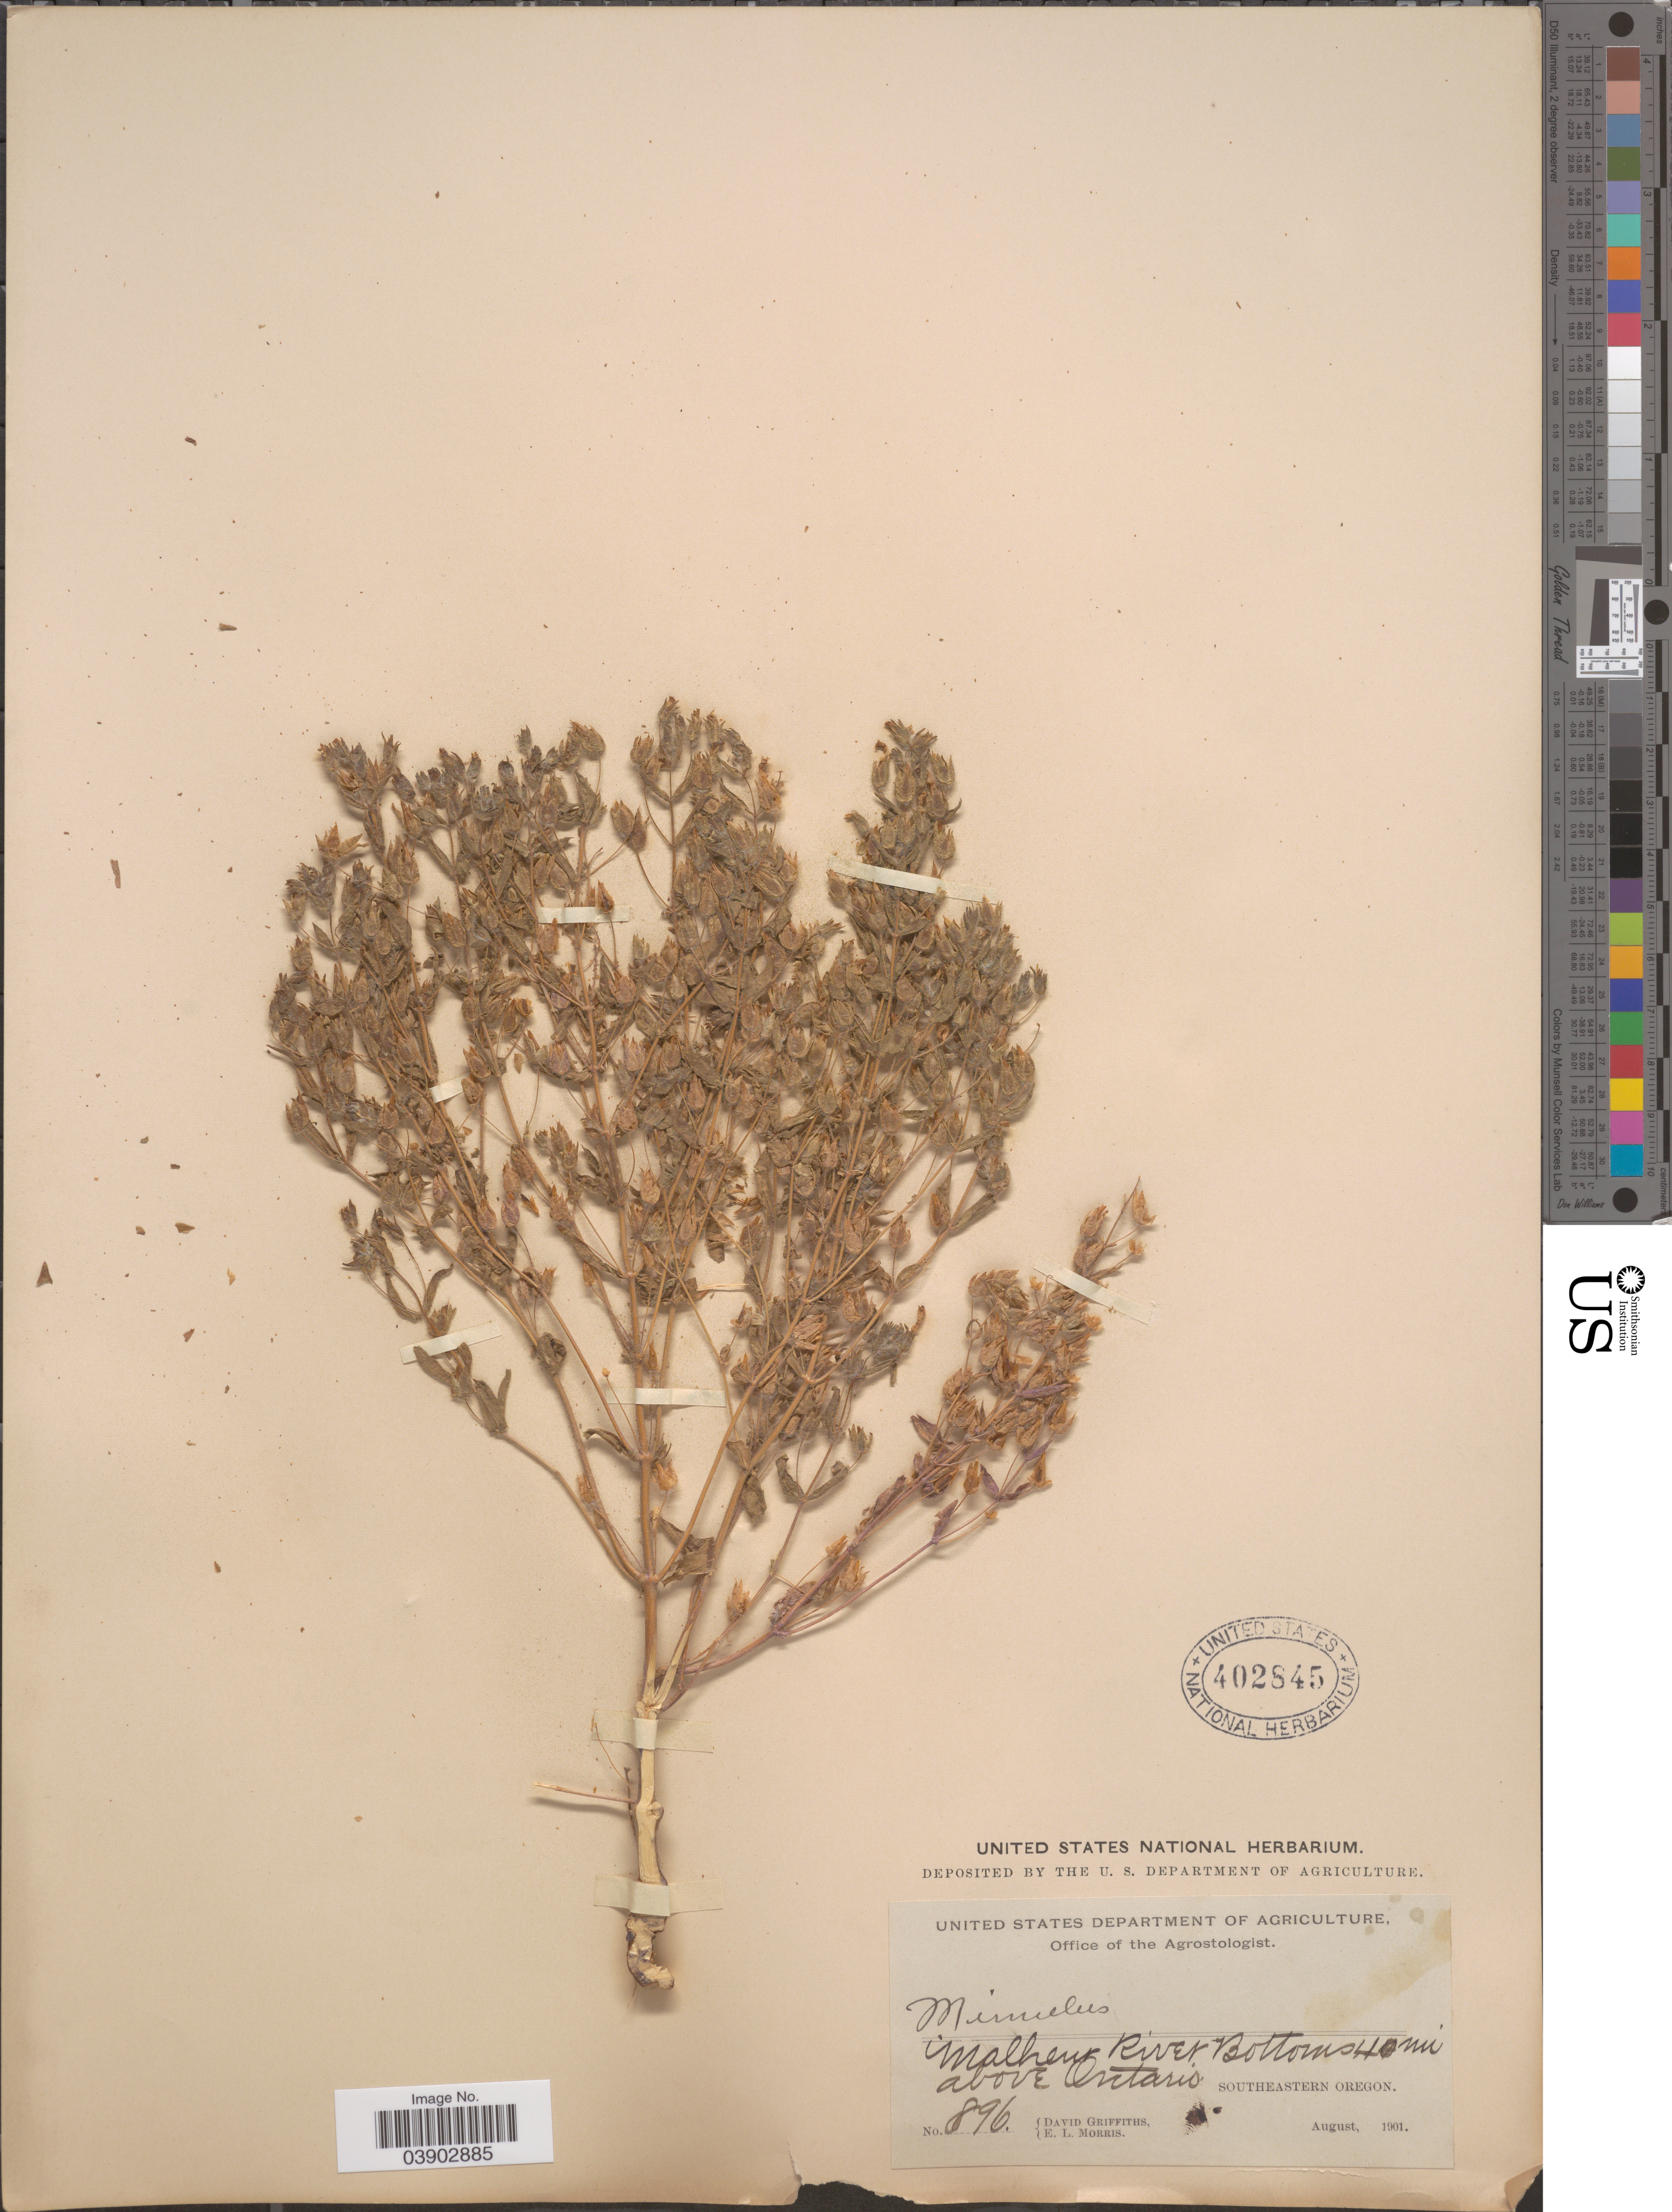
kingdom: Plantae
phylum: Tracheophyta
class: Magnoliopsida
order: Lamiales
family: Phrymaceae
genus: Mimetanthe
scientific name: Mimetanthe pilosa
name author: (Benth.) Greene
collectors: D. Griffiths & E. Morris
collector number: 896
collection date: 1901-08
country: United States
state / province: Oregon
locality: Malheur River Bottoms 40 mi above Ontario. Southeastern Oregon.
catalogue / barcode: US 402845